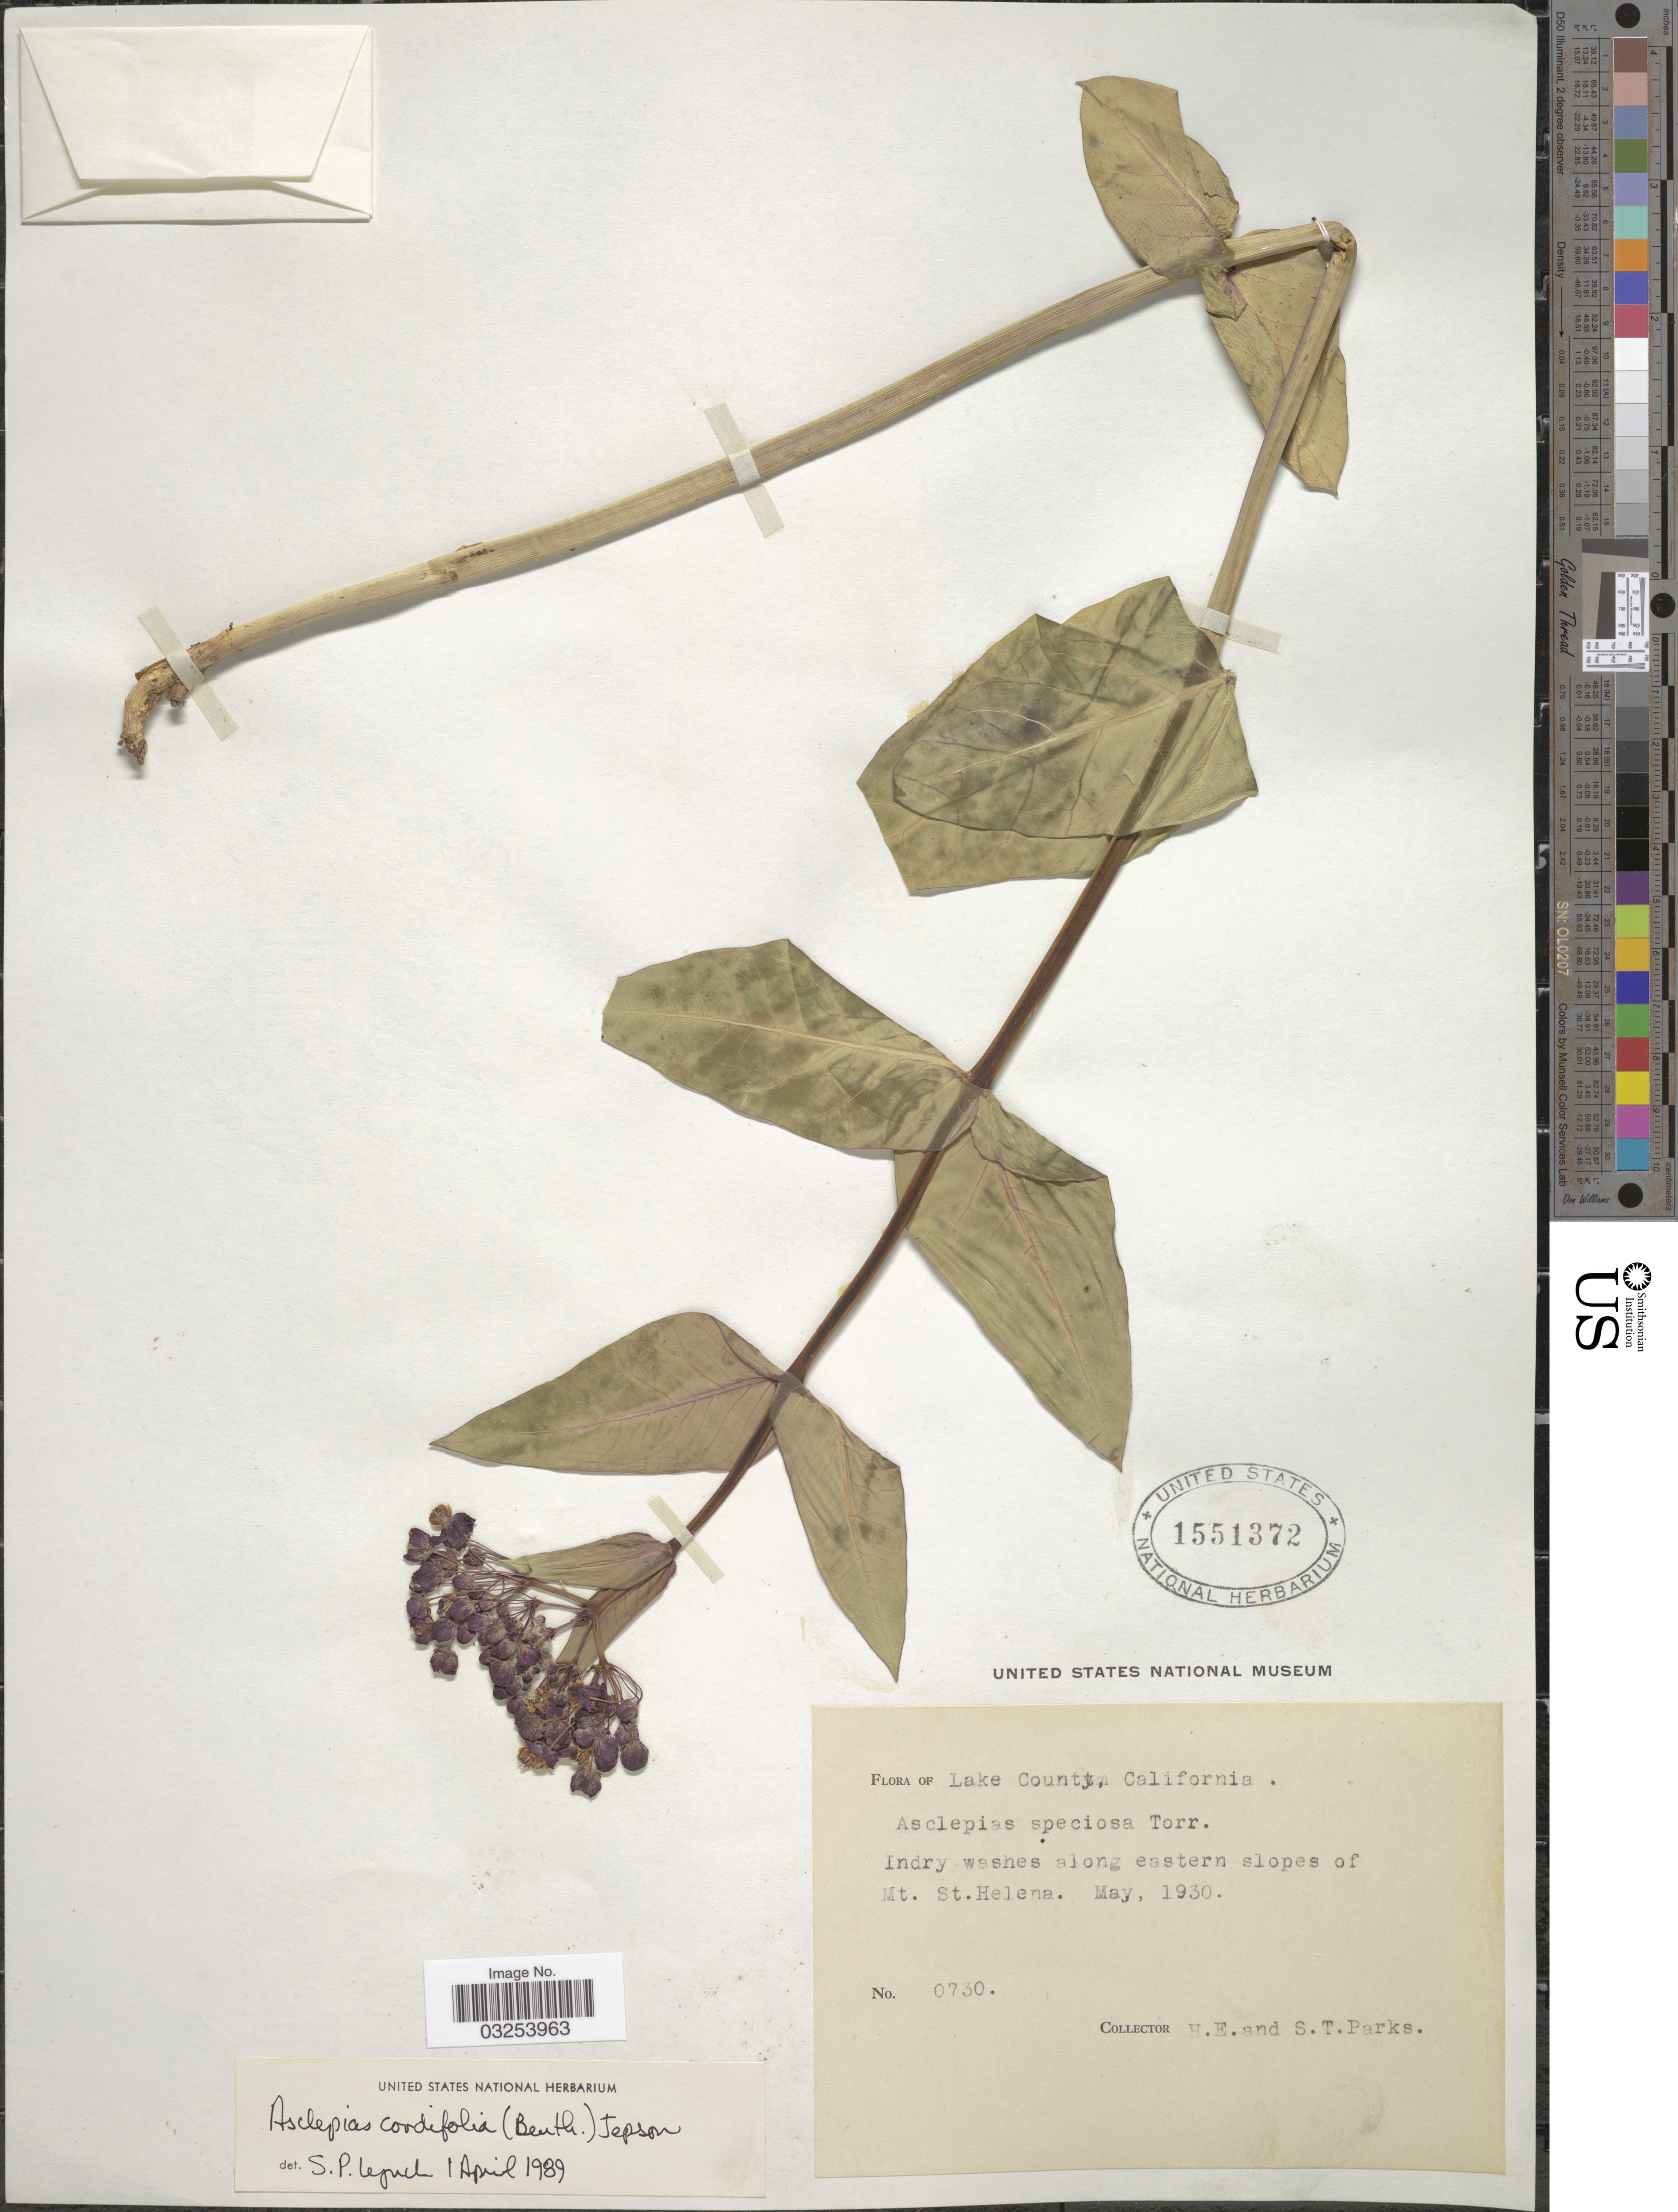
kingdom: Plantae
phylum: Tracheophyta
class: Magnoliopsida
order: Gentianales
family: Apocynaceae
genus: Asclepias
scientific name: Asclepias cordifolia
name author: (Benth.) Jeps.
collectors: H. E. Parks & S. Parks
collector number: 0730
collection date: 1930-05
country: United States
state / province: California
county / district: Lake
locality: Lake County. Along eastern slopes of Mt. St. Helena.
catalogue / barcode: US 1551372